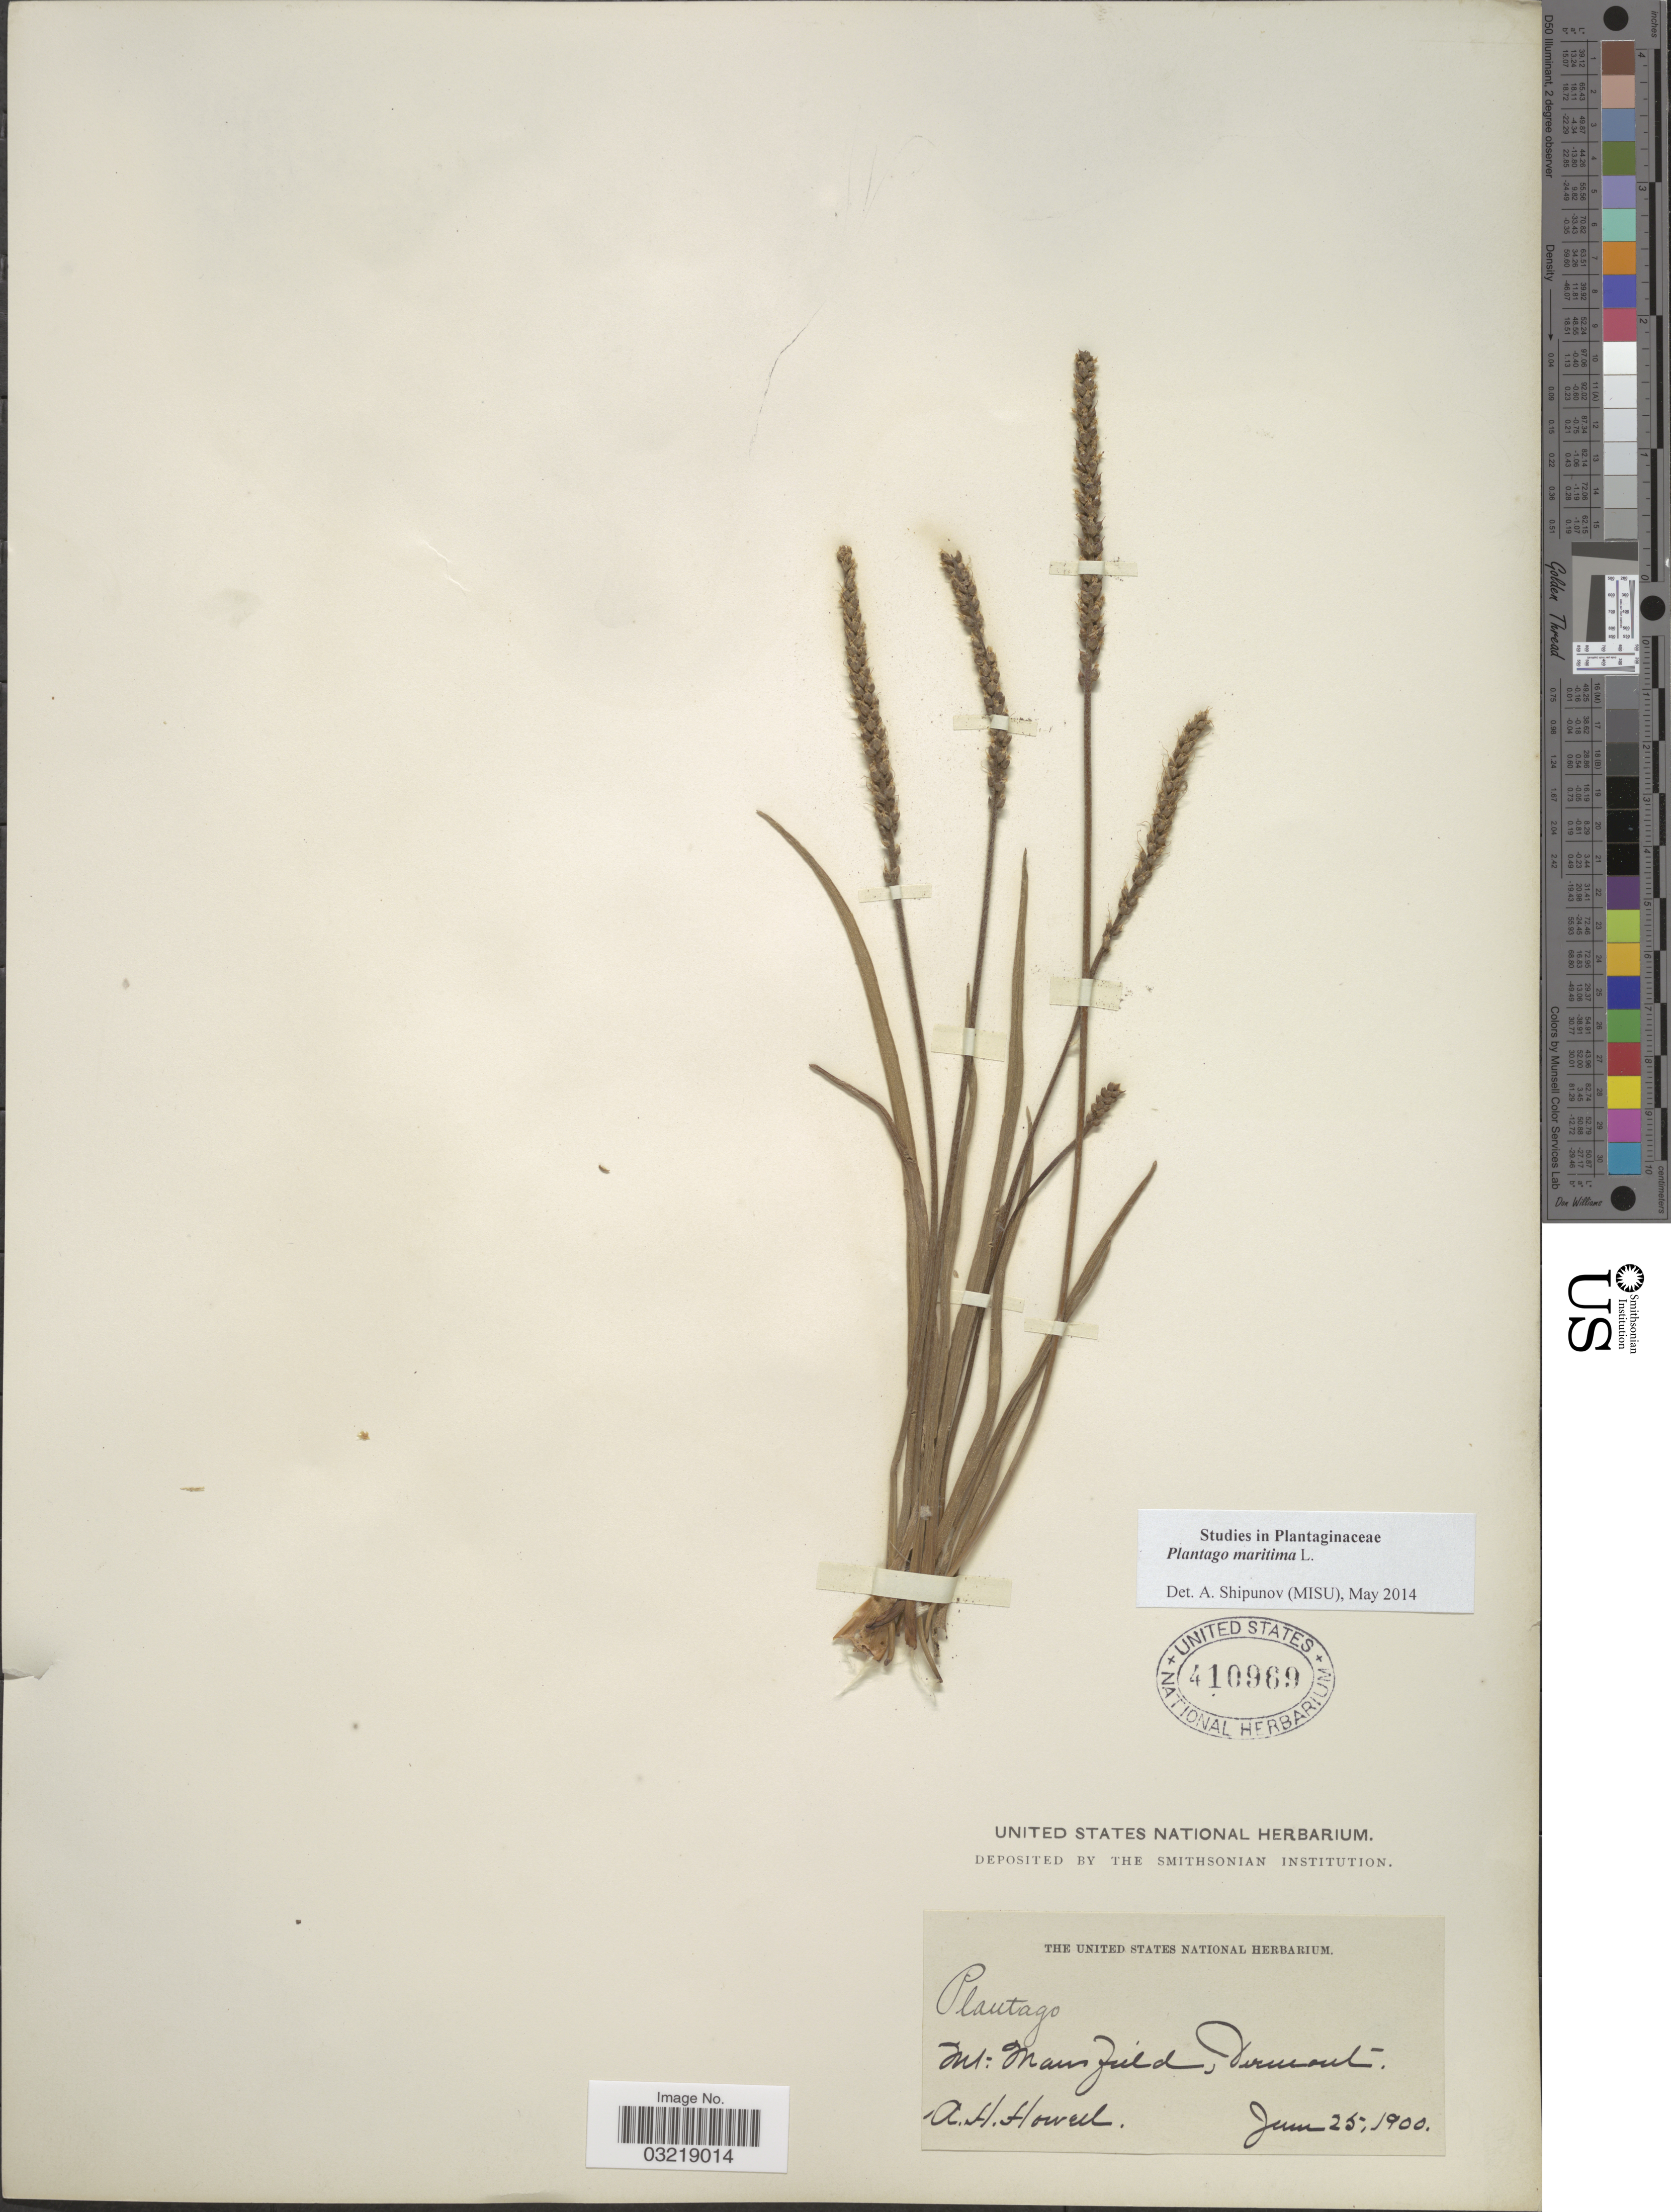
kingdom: Plantae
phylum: Tracheophyta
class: Magnoliopsida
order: Lamiales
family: Plantaginaceae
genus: Plantago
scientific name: Plantago maritima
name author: L.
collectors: A. Howell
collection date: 1900-06-25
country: United States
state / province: Vermont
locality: Mt. Mansfield.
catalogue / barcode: US 410969